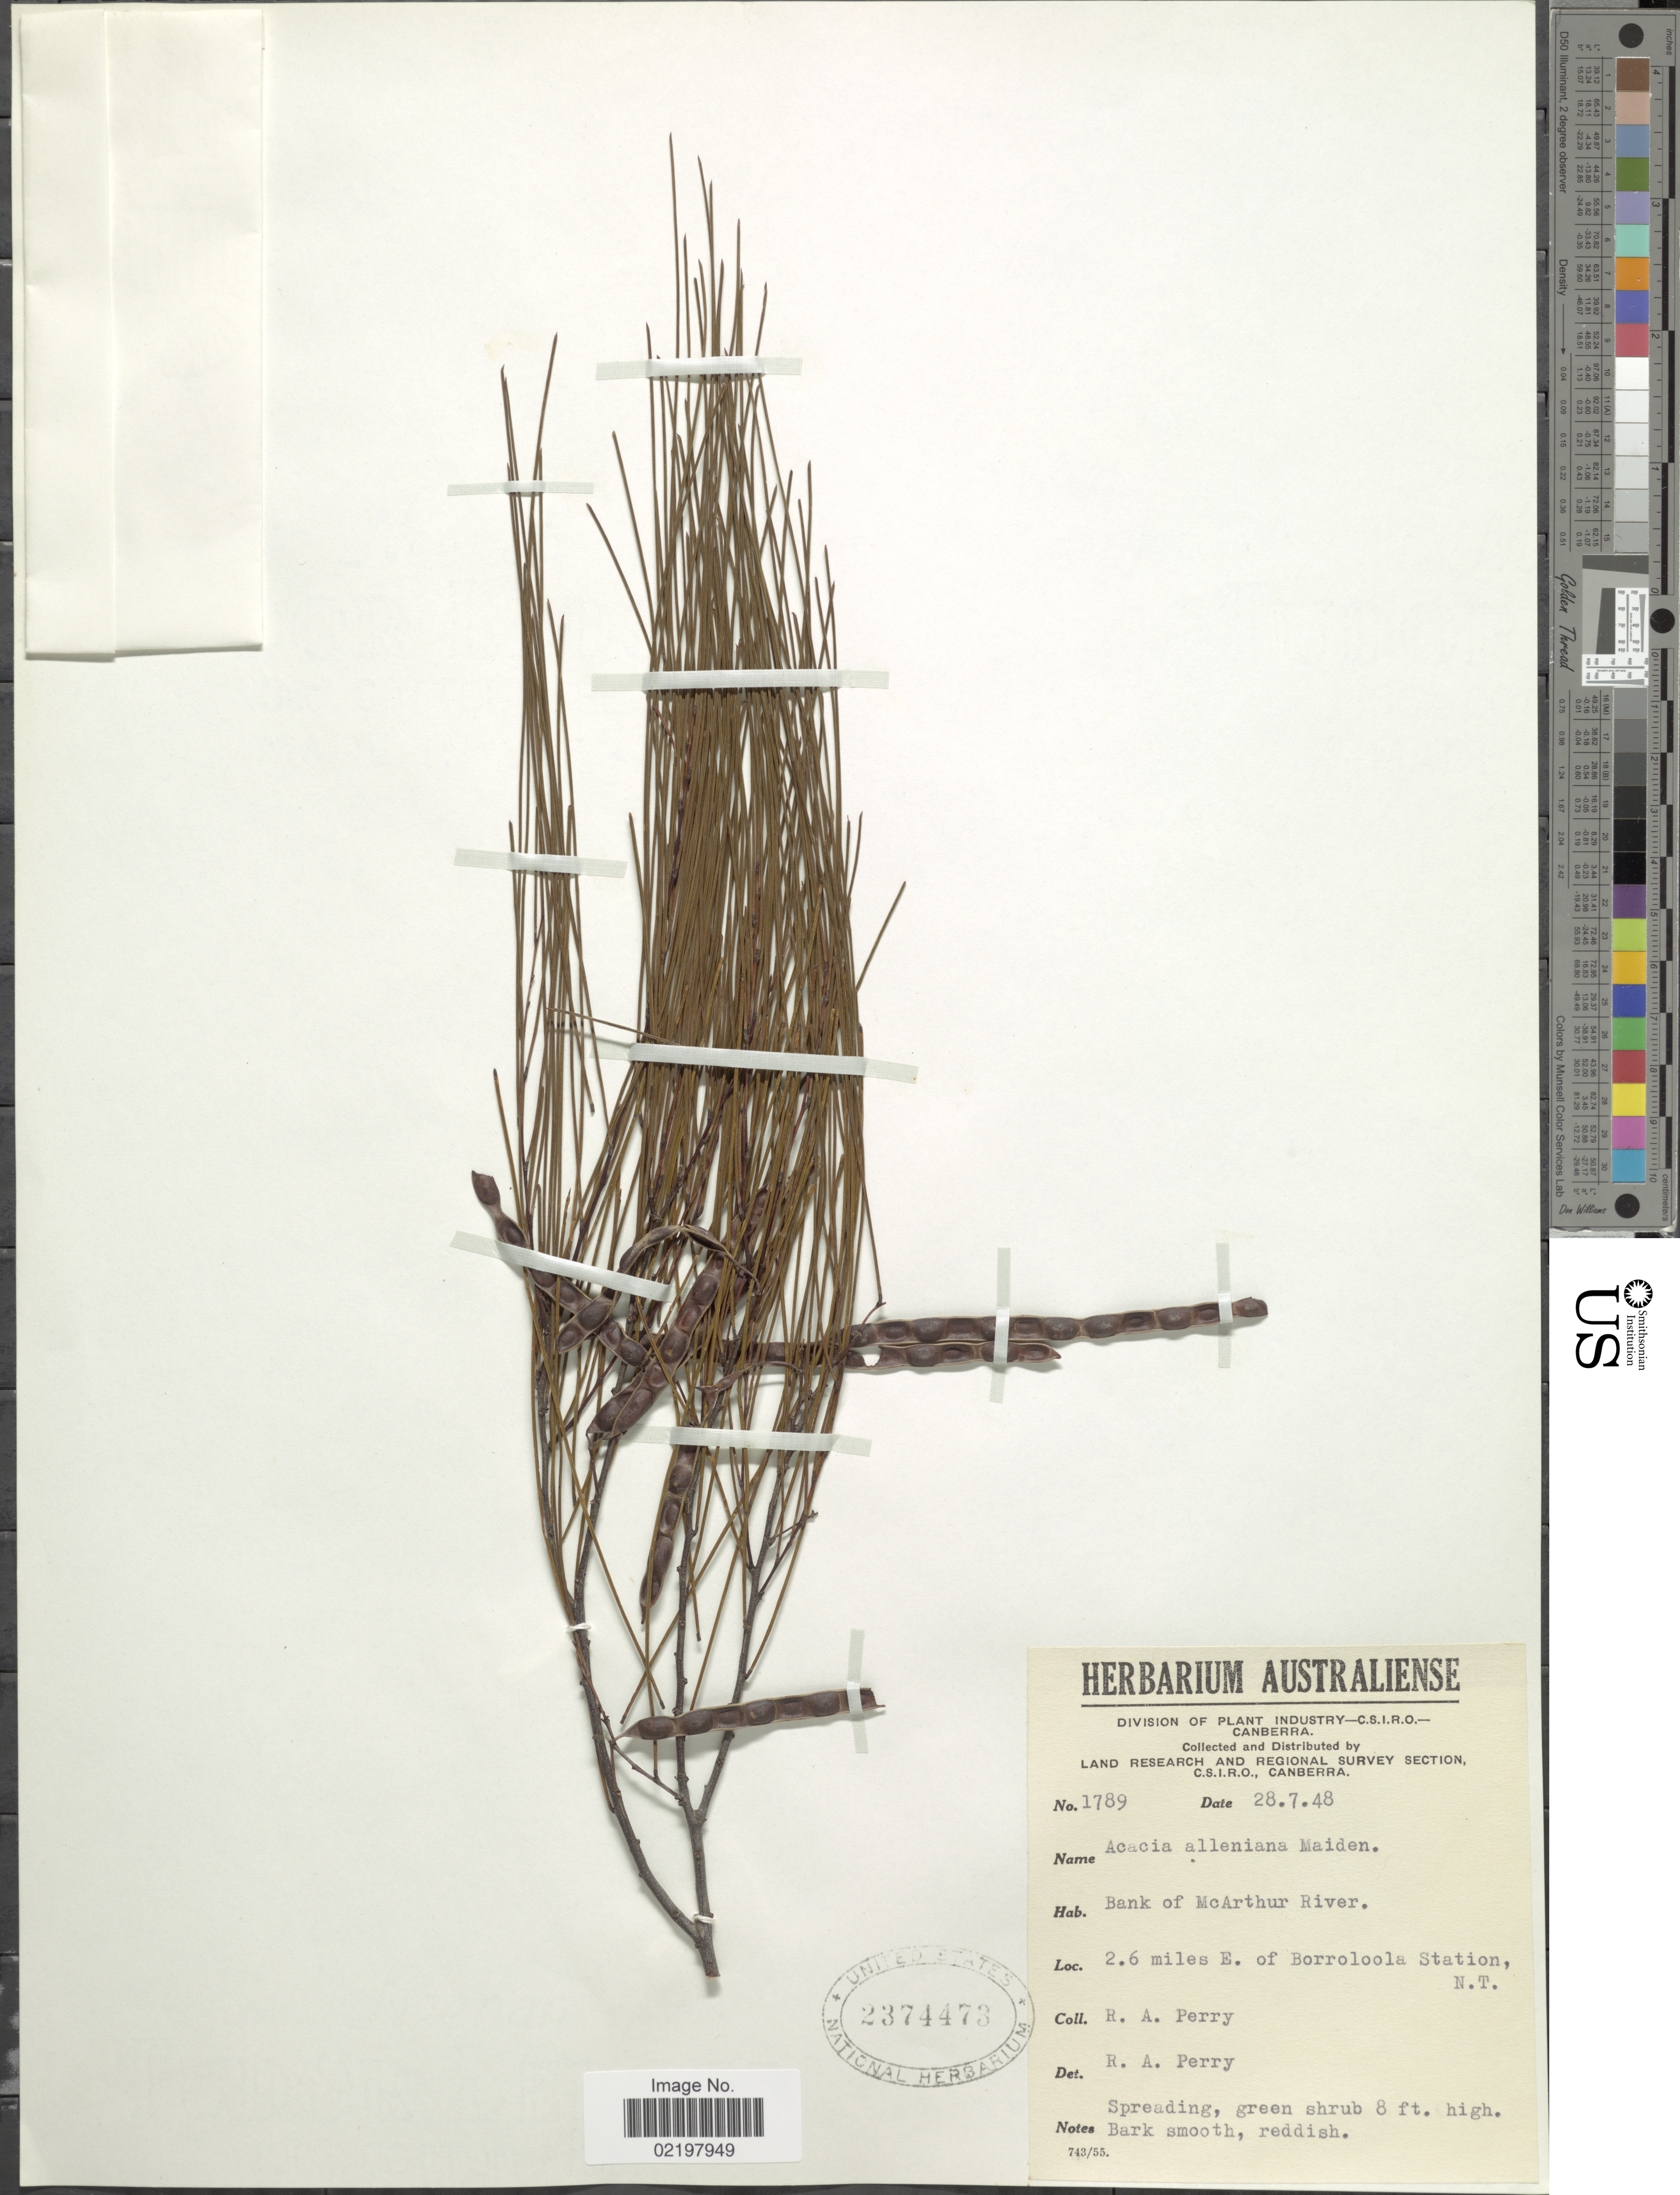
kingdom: Plantae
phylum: Tracheophyta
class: Magnoliopsida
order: Fabales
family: Fabaceae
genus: Acacia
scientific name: Acacia alleniana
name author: Maiden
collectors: Perry, R. A.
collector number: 1789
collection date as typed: Transcribed d/m/y: 28/7/48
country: Australia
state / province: Northern Territory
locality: Bank of McArthur River, 2.6 miles E. of Borroloola Station, N.T.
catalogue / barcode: US 2374473